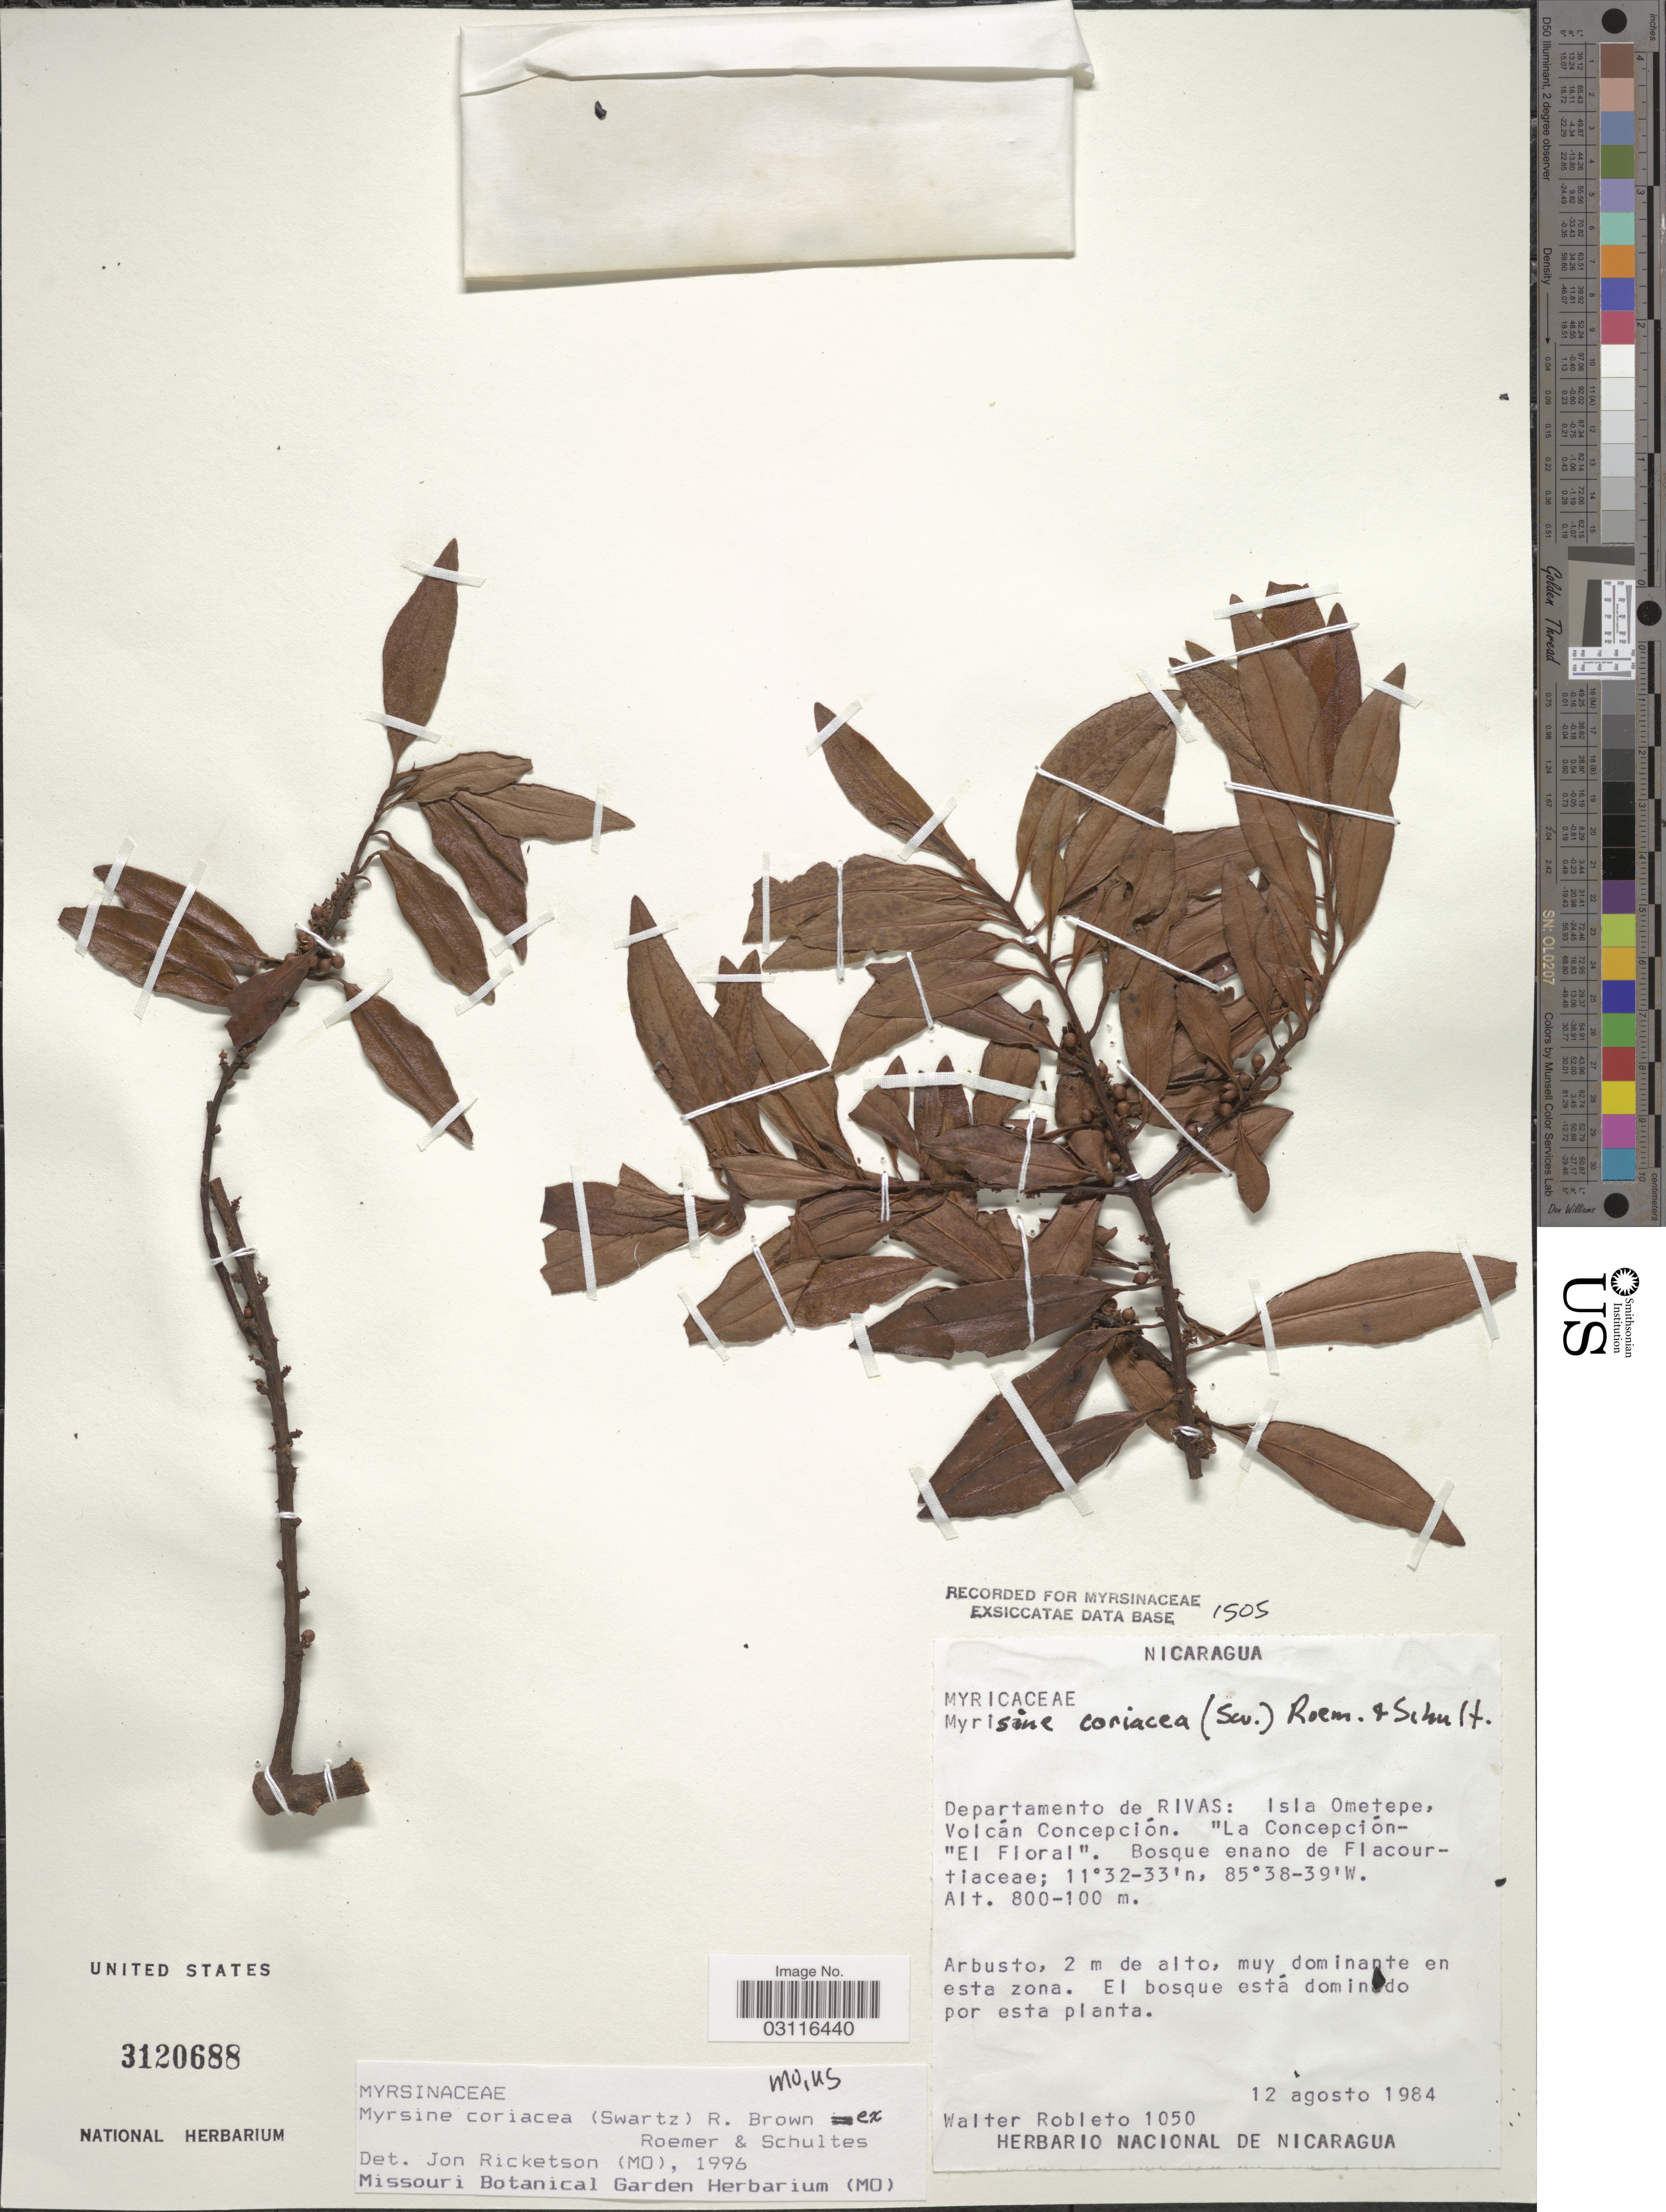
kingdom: Plantae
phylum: Tracheophyta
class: Magnoliopsida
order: Ericales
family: Primulaceae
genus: Myrsine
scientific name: Myrsine coriacea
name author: (Sw.) R. Br. ex Roem. & Schult.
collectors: W. Robleto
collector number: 1050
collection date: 1984-08-12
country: Nicaragua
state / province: Rivas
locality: Departamento de Rivas: Isla Ometepe, Volcán Concepción. La Concepción-"El Floral".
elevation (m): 100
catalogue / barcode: US 3120688